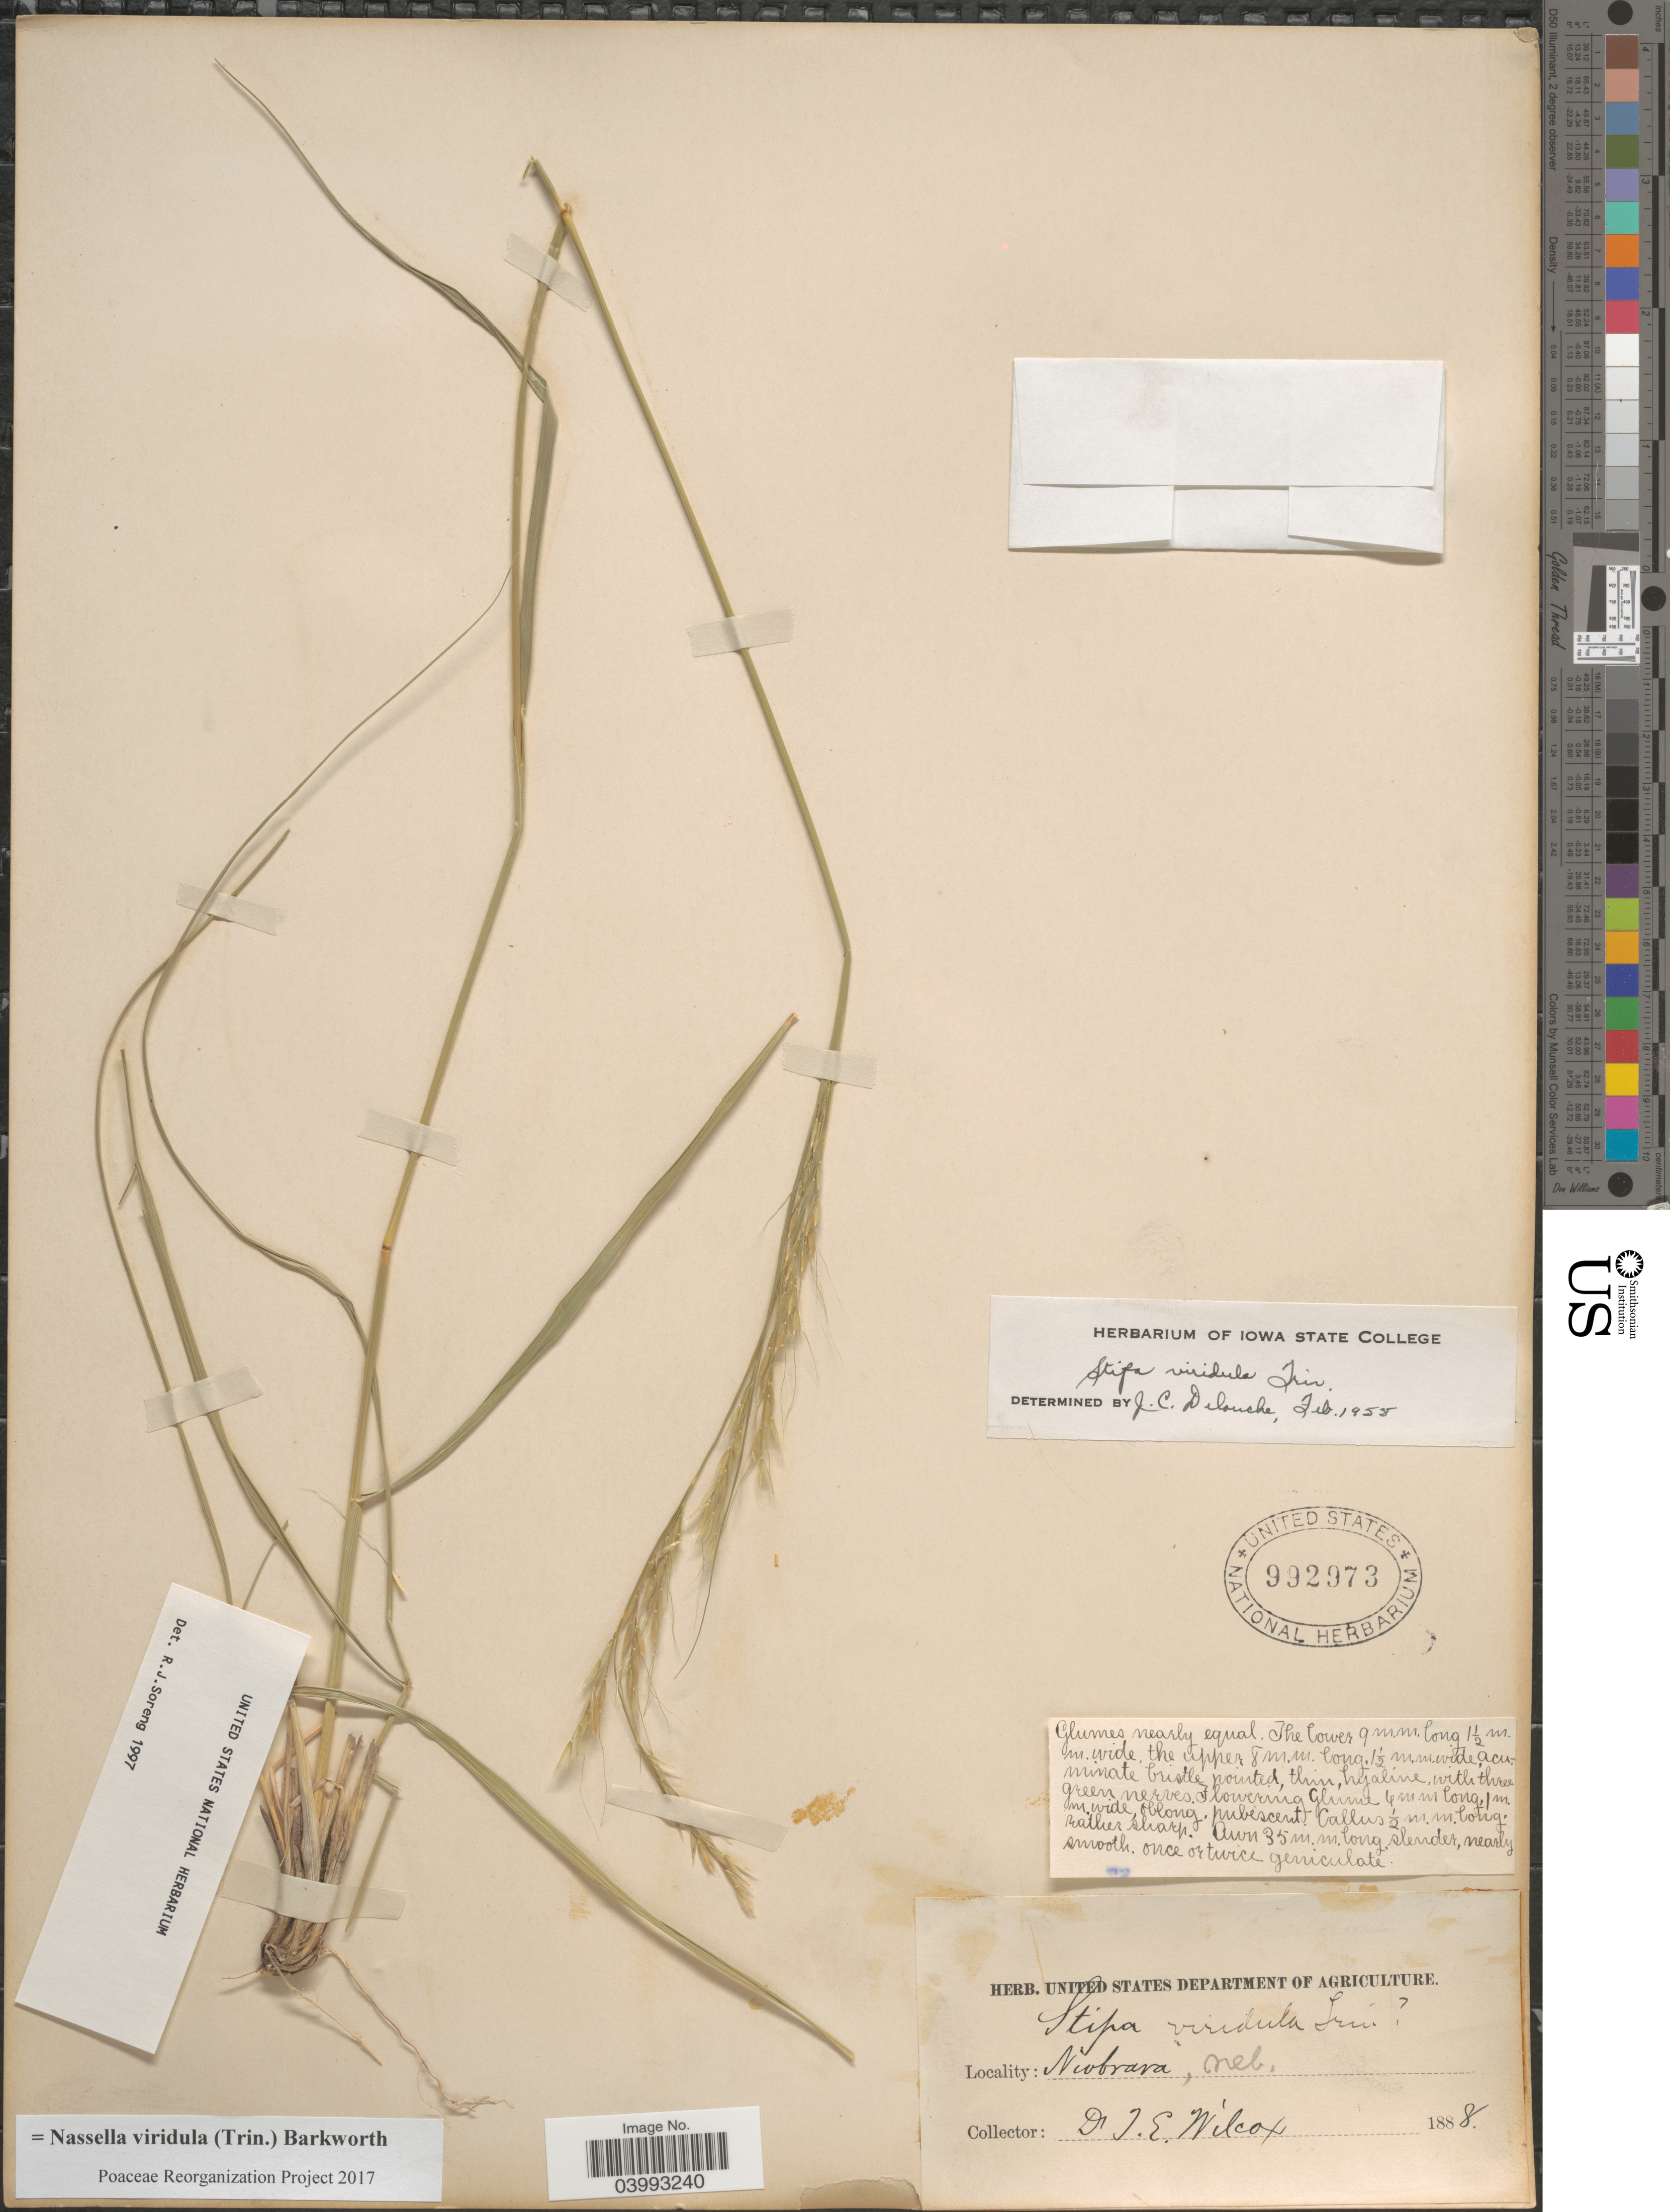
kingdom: Plantae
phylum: Tracheophyta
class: Liliopsida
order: Poales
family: Poaceae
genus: Nassella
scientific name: Nassella viridula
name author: (Trin.) Barkworth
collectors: T. E. Wilcox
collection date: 1888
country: United States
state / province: Nebraska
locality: Niobrara.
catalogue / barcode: US 992973